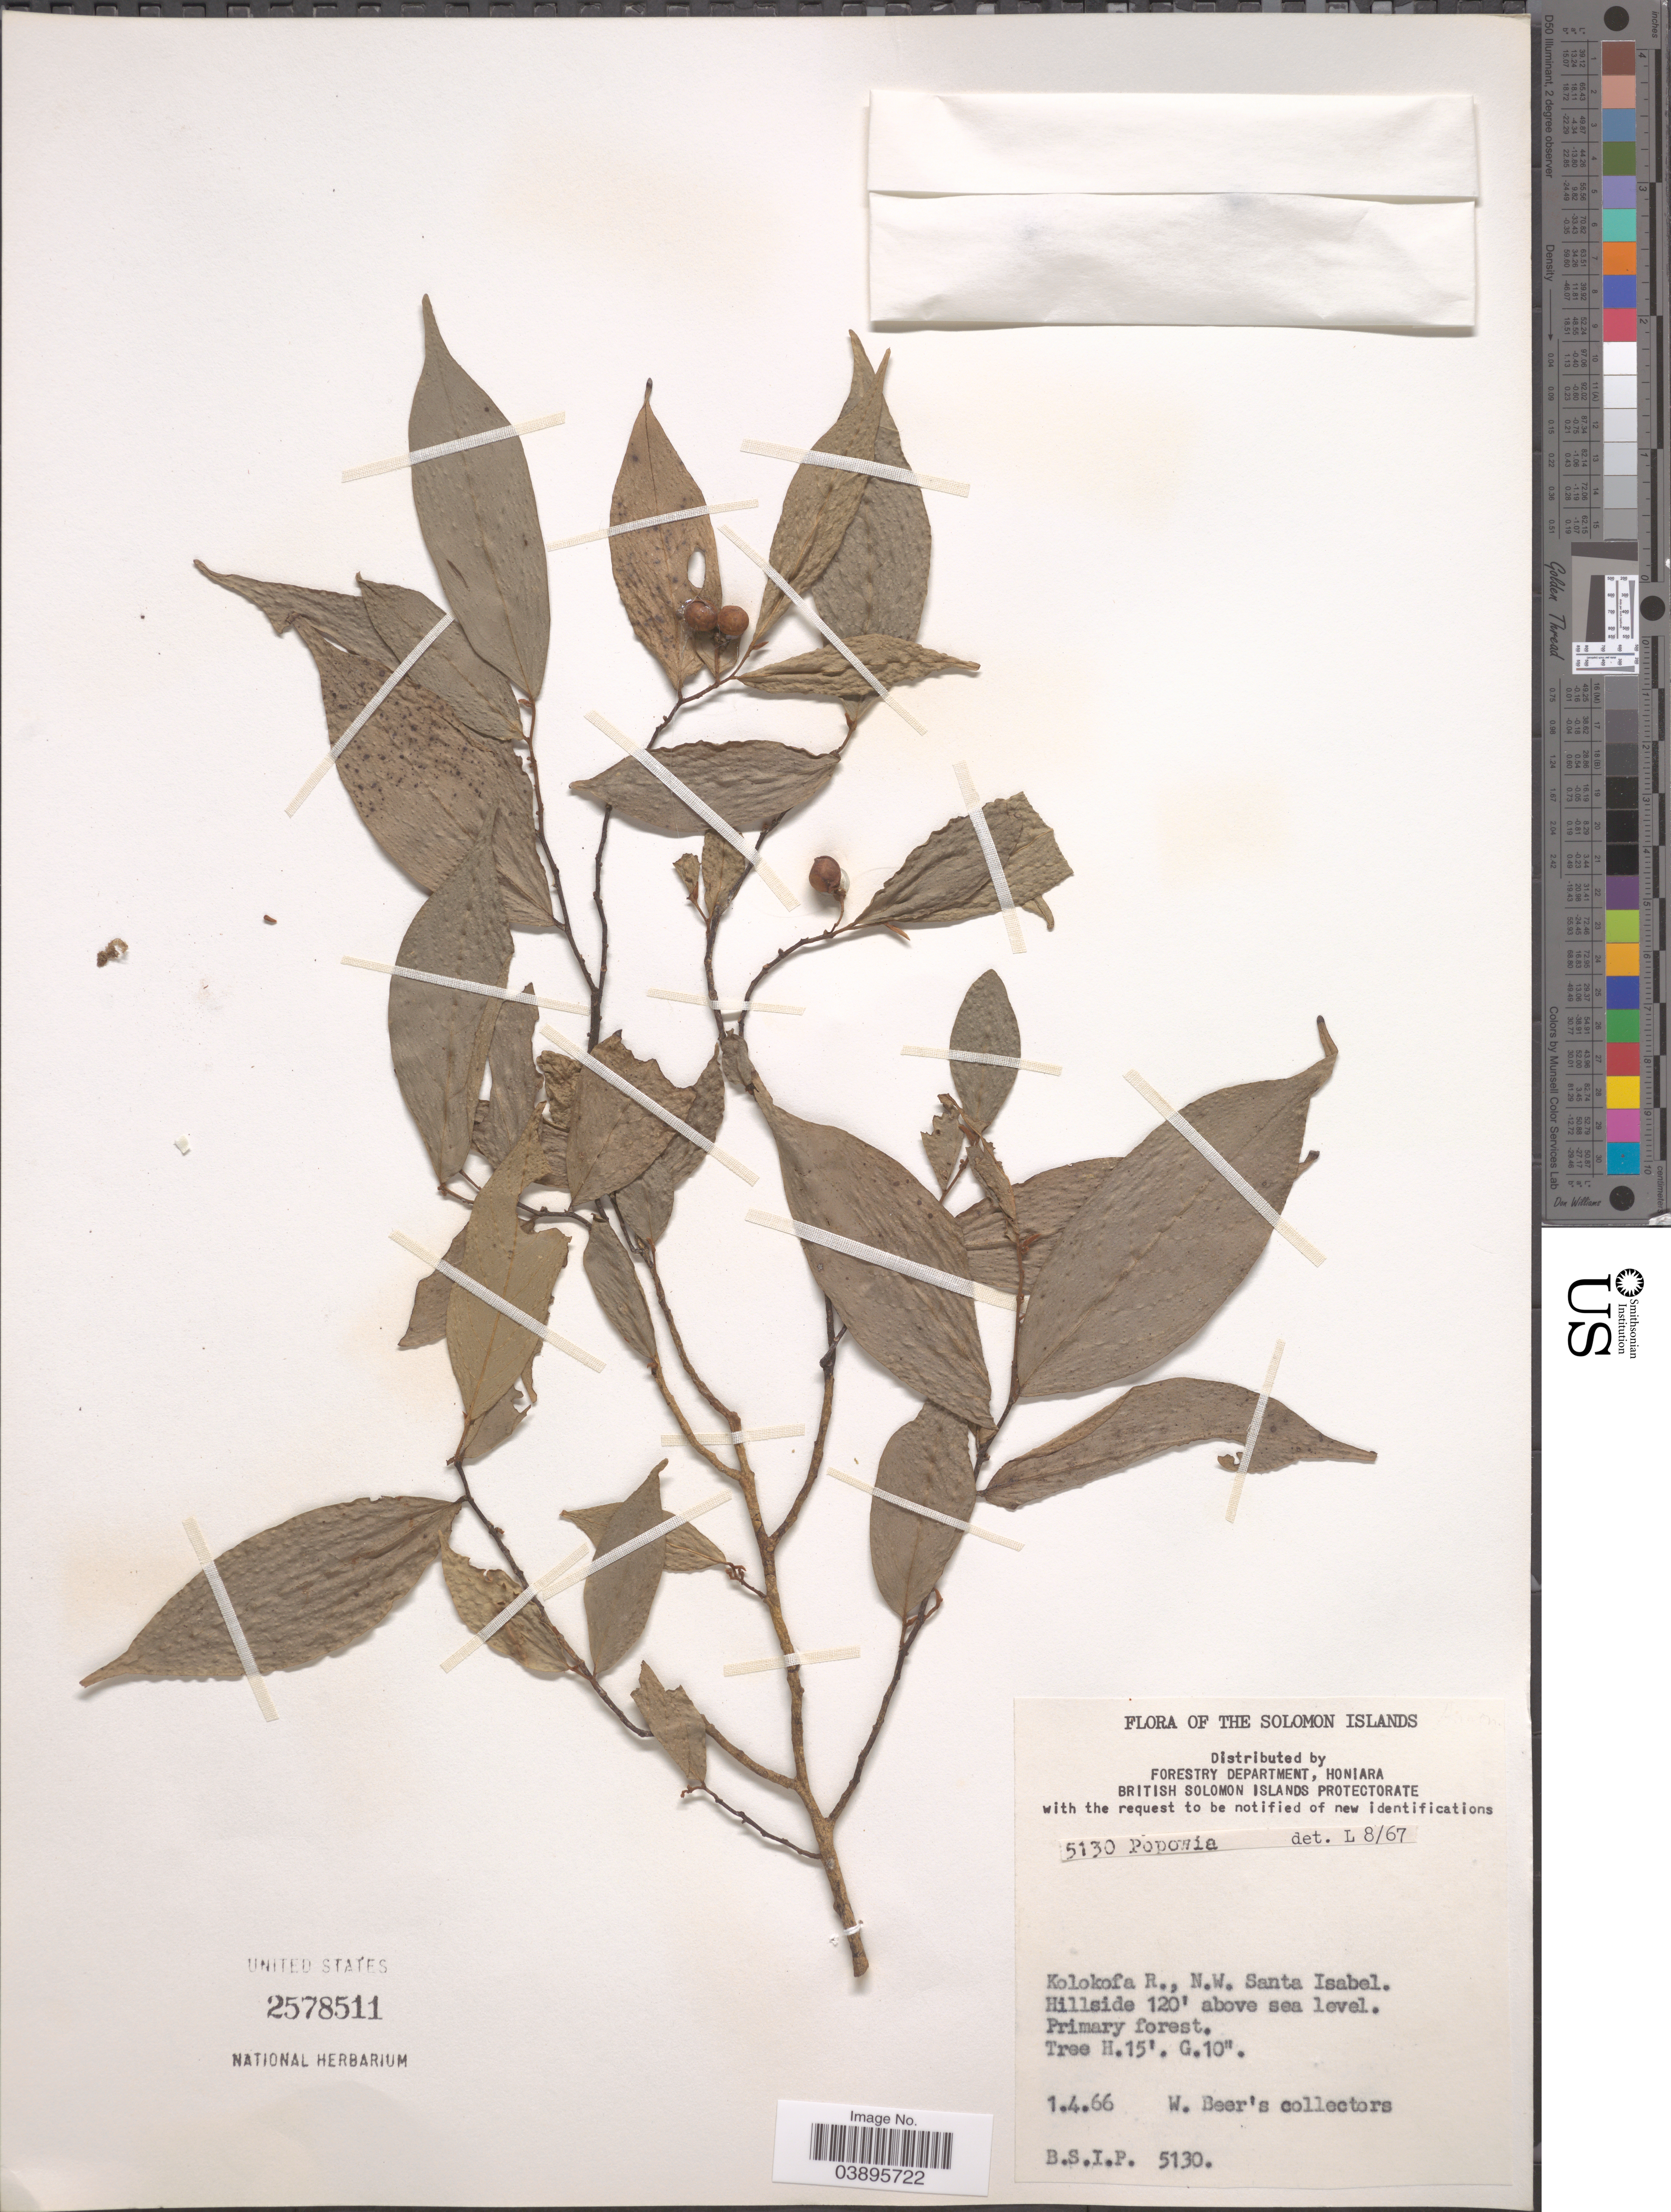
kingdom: Plantae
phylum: Tracheophyta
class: Magnoliopsida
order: Magnoliales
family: Annonaceae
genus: Popowia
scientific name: Popowia sp.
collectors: W. Beer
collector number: BSIP 5130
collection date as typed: Transcribed d/m/y: 1/4/66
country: Solomon Islands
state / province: Solomon Islands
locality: Kolokofa R., N.W. Santa Isabel.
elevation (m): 37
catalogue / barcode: US 2578511